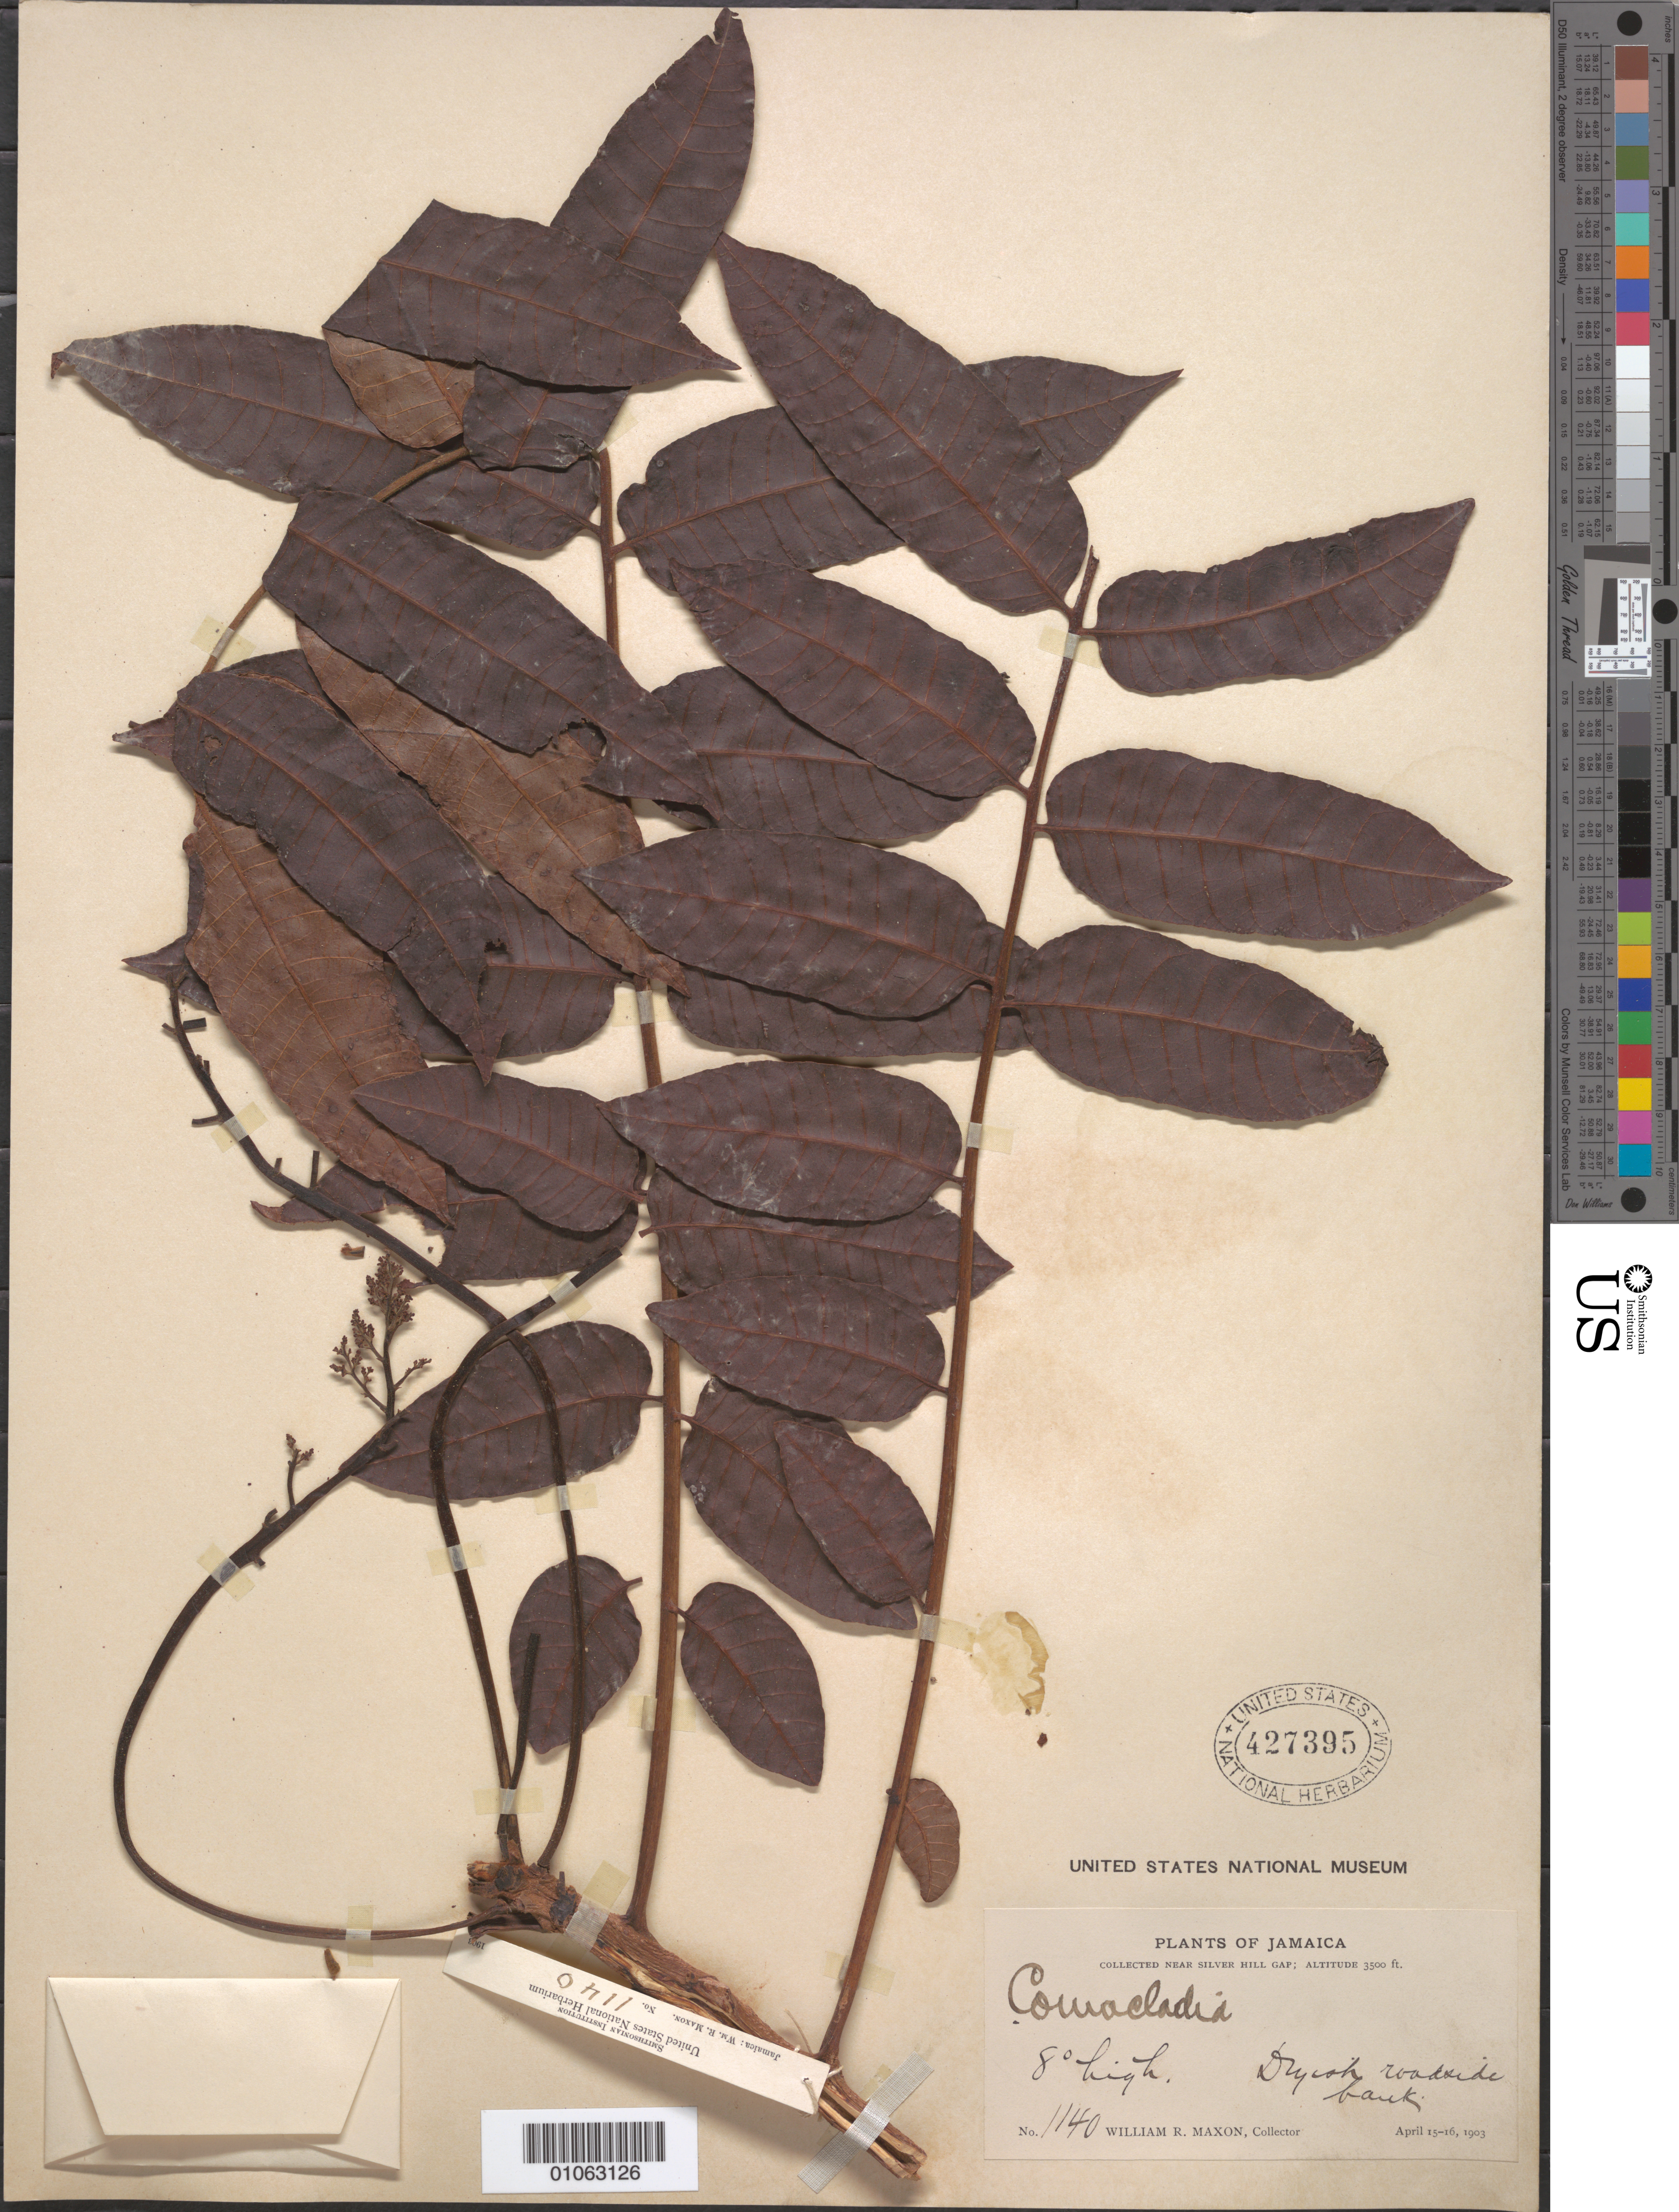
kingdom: Plantae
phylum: Tracheophyta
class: Magnoliopsida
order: Sapindales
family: Anacardiaceae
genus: Comocladia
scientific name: Comocladia sp.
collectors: W. R. Maxon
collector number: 1140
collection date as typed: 15 Apr 1903 to 16 Apr 1903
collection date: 1903-04-15/1903-04-16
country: Jamaica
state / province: Kingston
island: Jamaica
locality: Near Silver Hill Gap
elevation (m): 1067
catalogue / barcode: US 427395